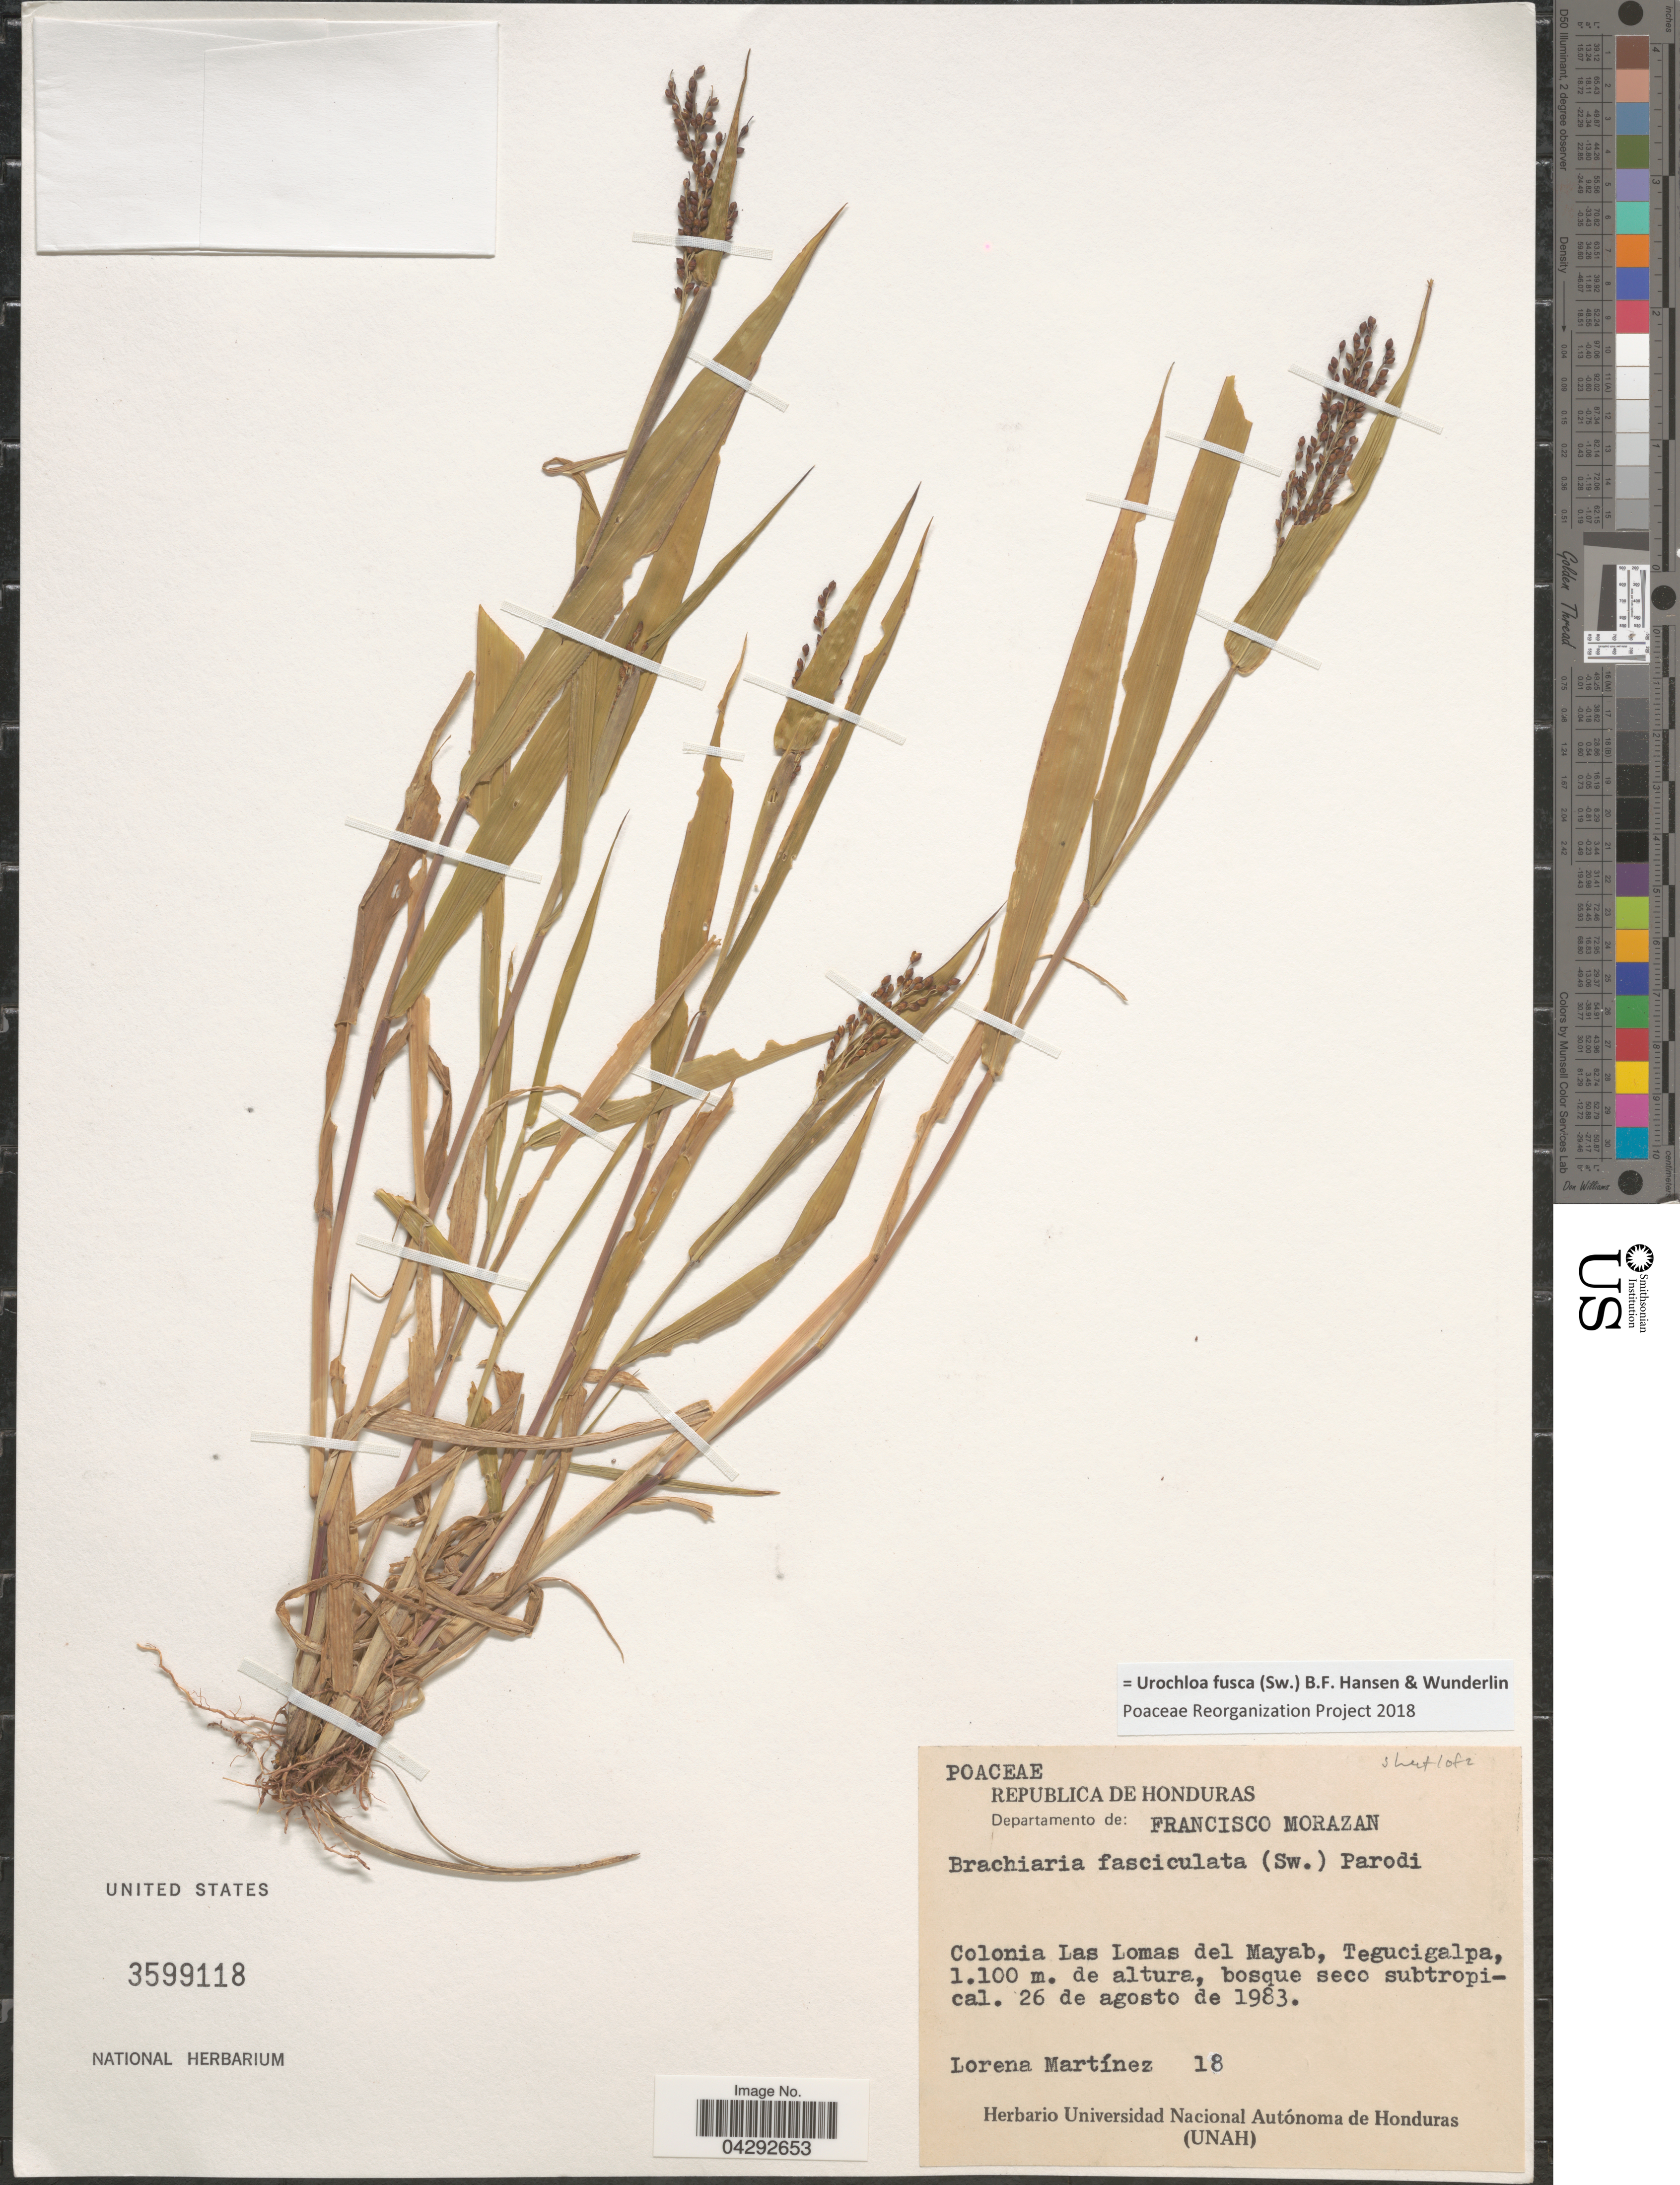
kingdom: Plantae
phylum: Tracheophyta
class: Liliopsida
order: Poales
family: Poaceae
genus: Urochloa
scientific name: Urochloa fusca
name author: (Sw.) B.F. Hansen & Wunderlin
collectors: L. Martínez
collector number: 18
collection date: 1983-08-26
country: Honduras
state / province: Fco. Morazán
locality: Republica de Honduras. Departamento de: Francisco Morazan. Colonia Las Lomas del Mayab, Tegucigalpa, bosque seco subtropical.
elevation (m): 1100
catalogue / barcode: US 3599118